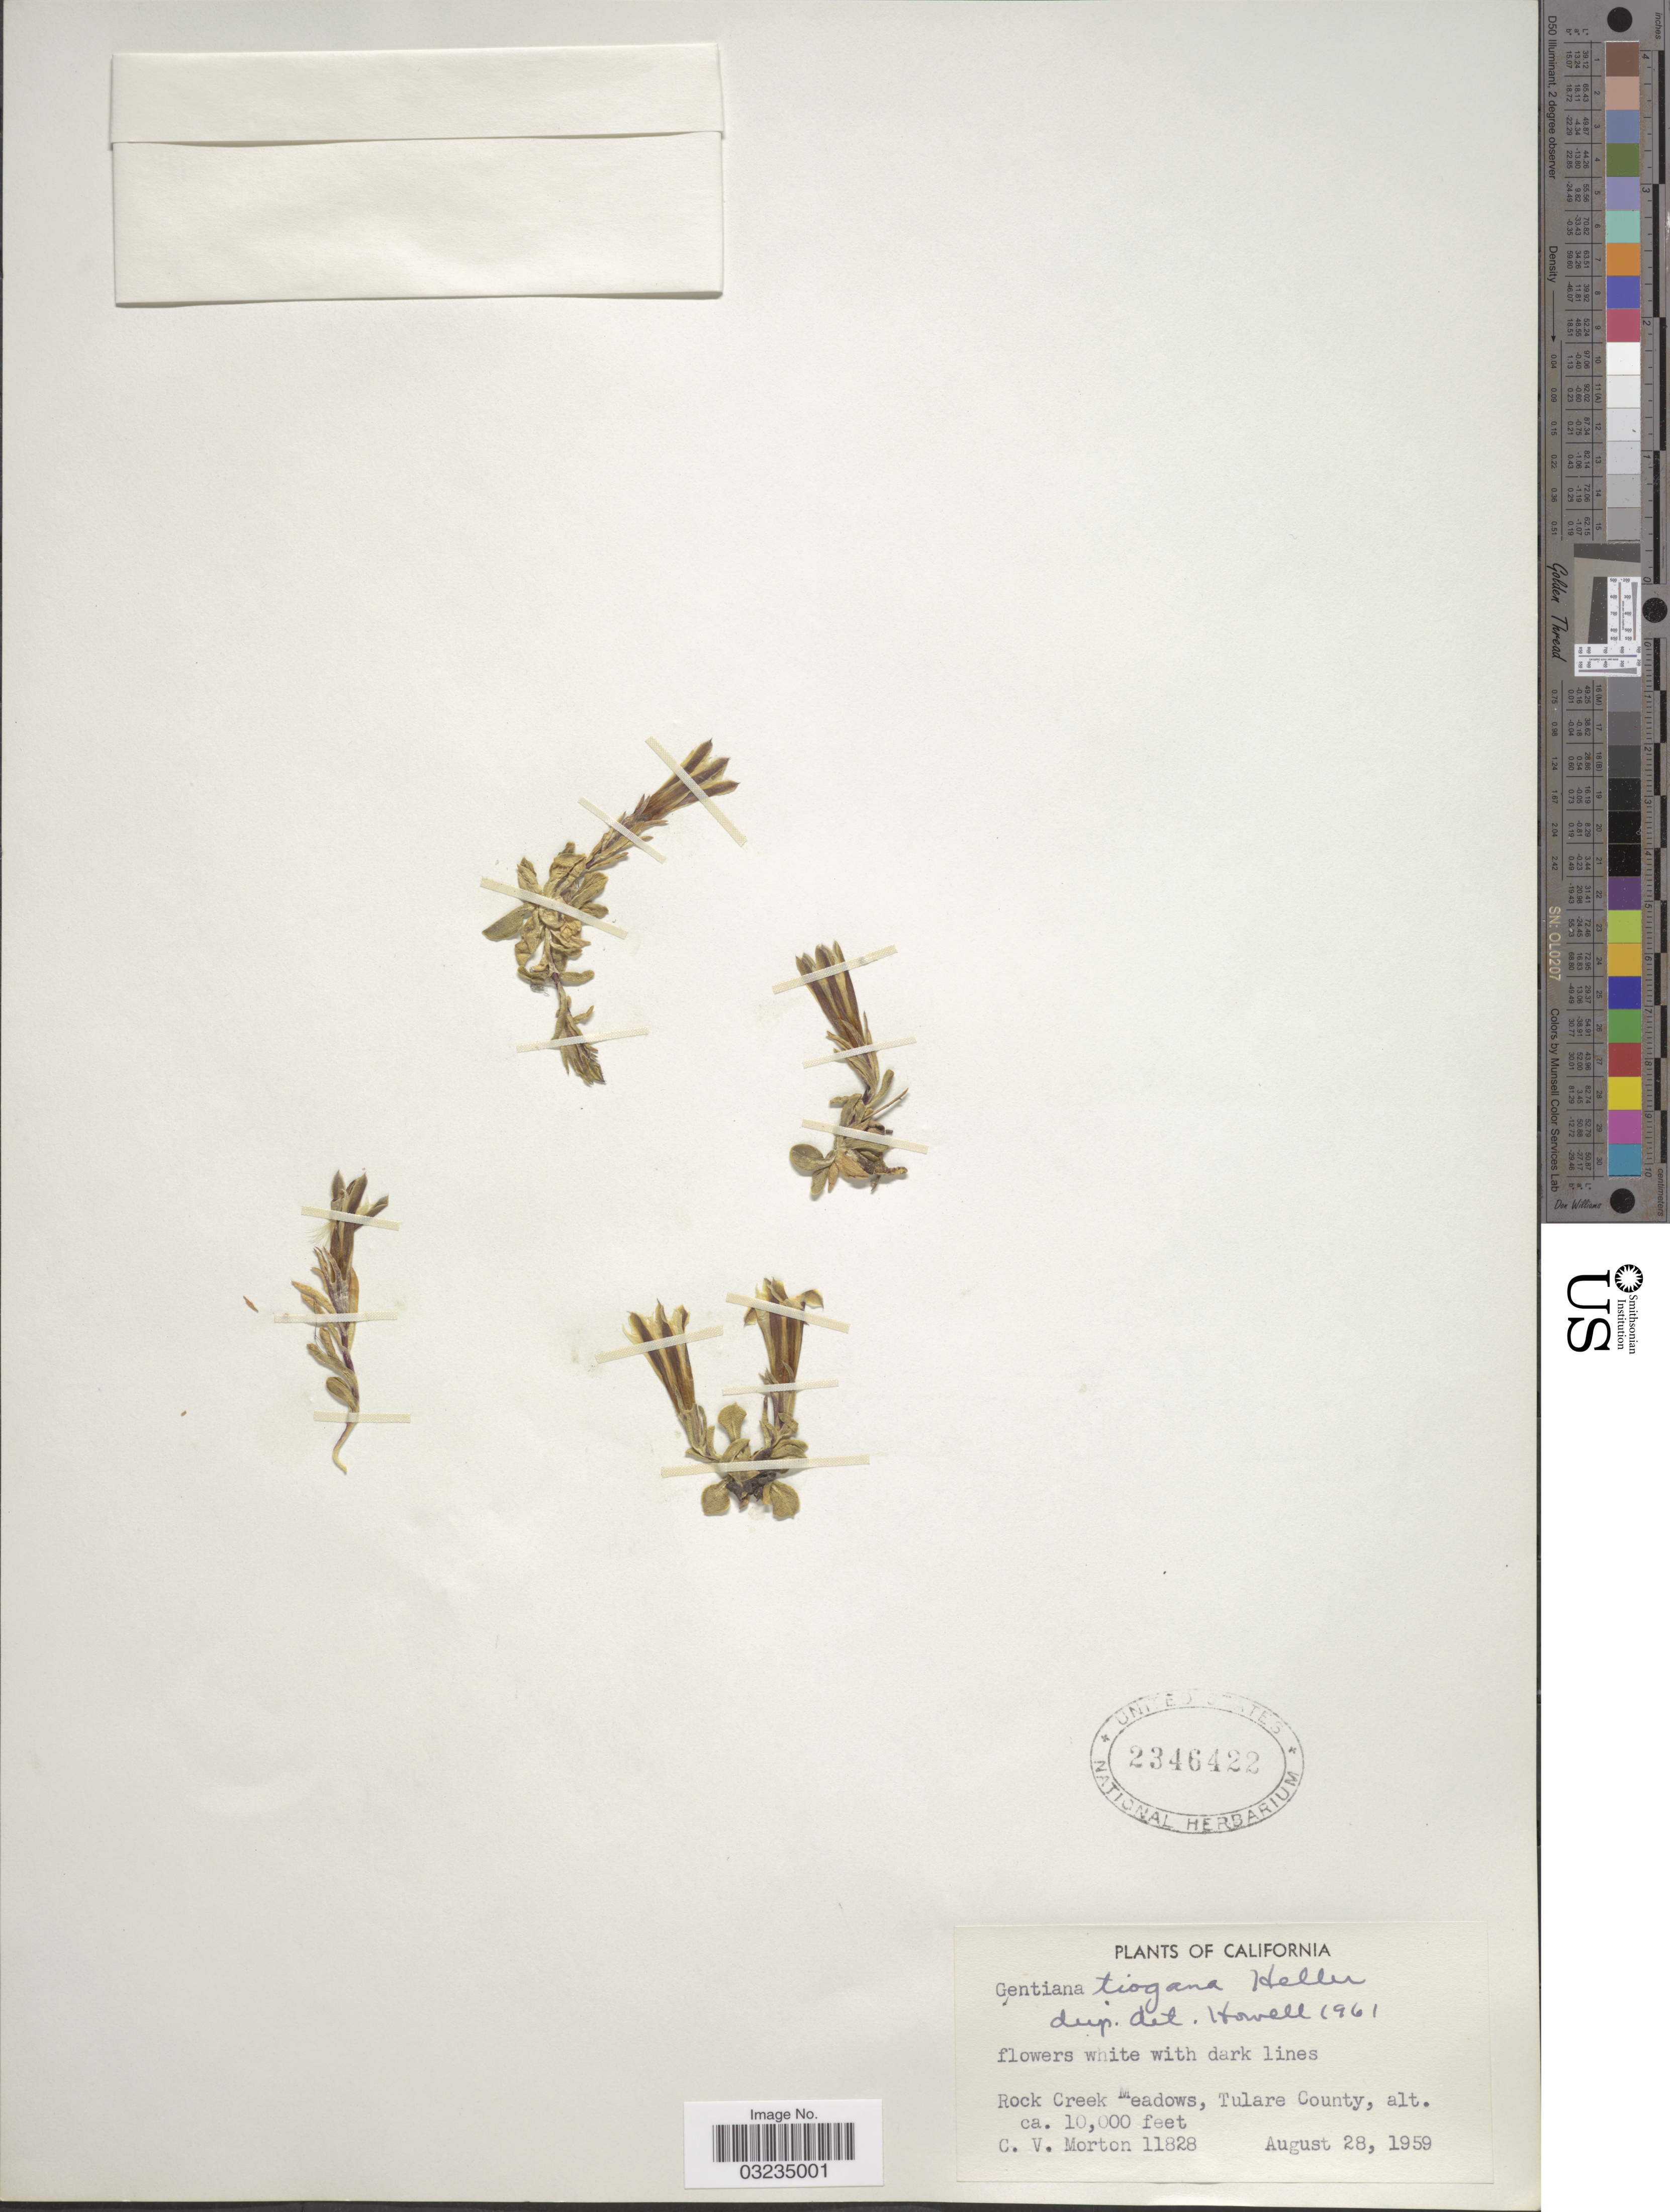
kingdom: Plantae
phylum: Tracheophyta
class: Magnoliopsida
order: Gentianales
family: Gentianaceae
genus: Gentiana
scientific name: Gentiana tiogana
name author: A. Heller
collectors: C. V. Morton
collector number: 11828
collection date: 1959-08-28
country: United States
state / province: California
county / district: Tulare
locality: Rock Creek Meadows, Tulare County.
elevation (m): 3048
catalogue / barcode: US 2346422